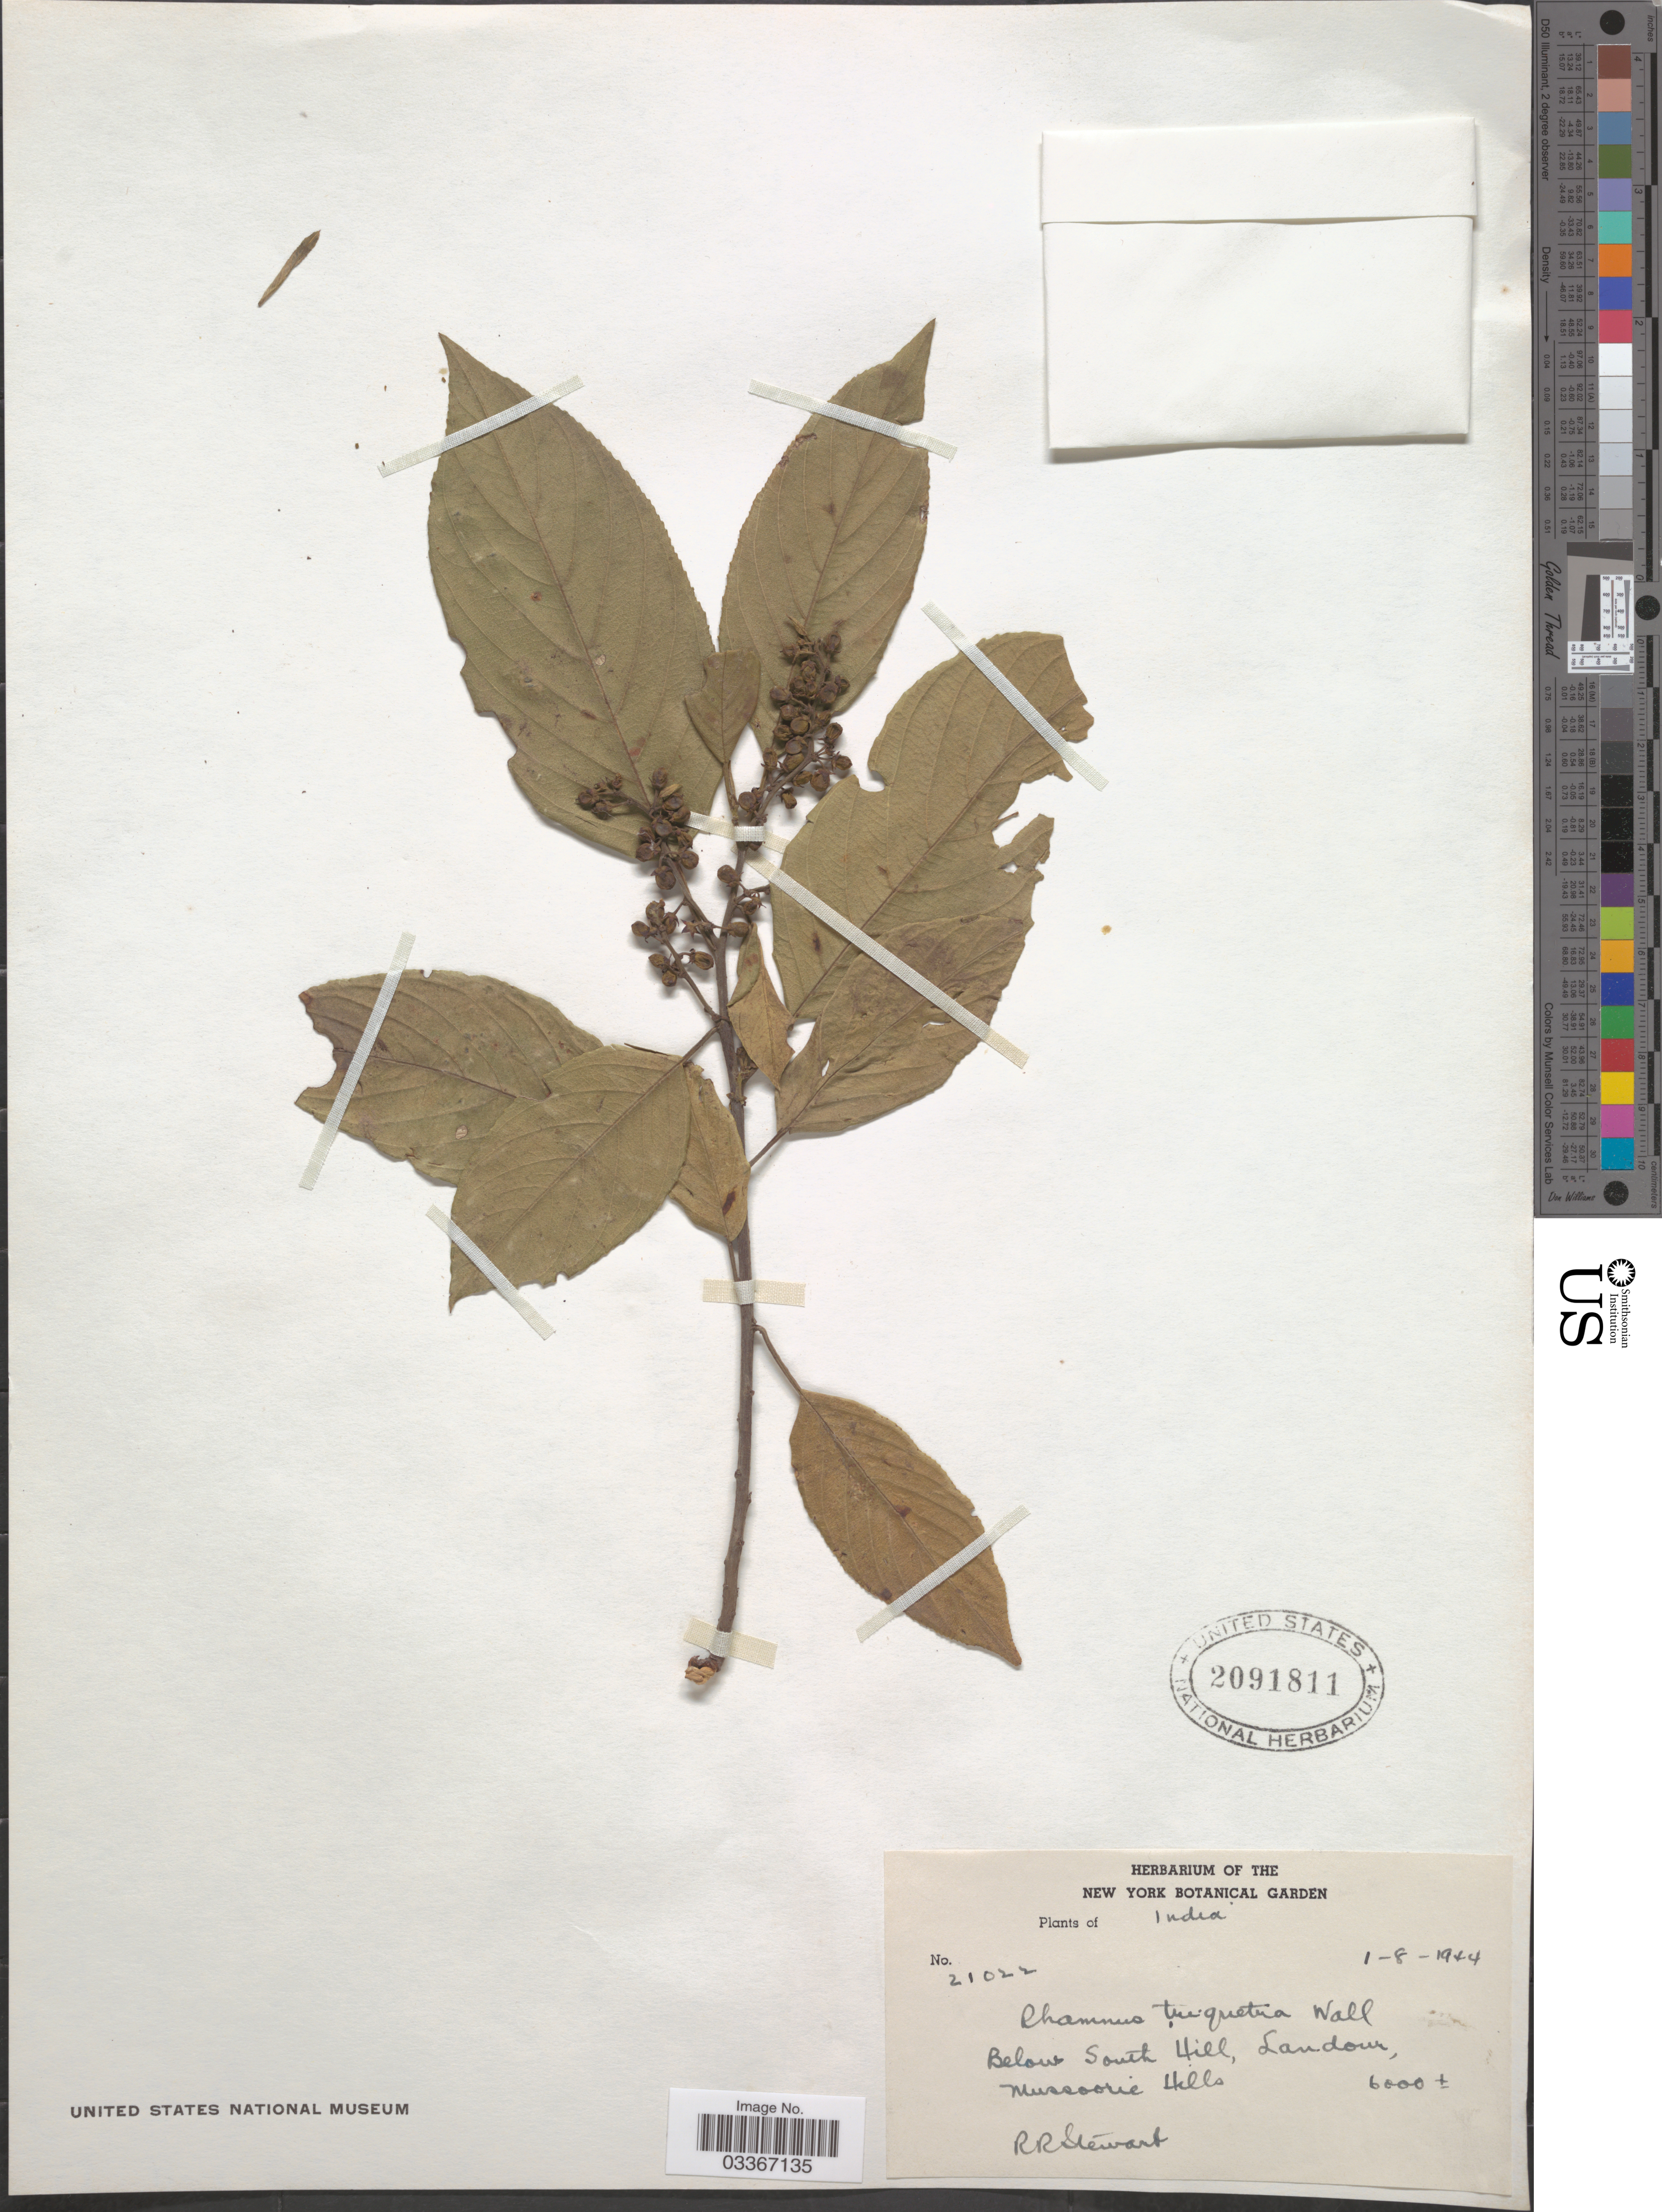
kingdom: Plantae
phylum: Tracheophyta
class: Magnoliopsida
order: Rosales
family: Rhamnaceae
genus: Rhamnus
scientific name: Rhamnus triquetra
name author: (Wall.) Brandis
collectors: R. Stewart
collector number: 21022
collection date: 1944-08-01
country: India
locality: Below South Hill, Landour, Mussourie Hills.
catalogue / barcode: US 2091811